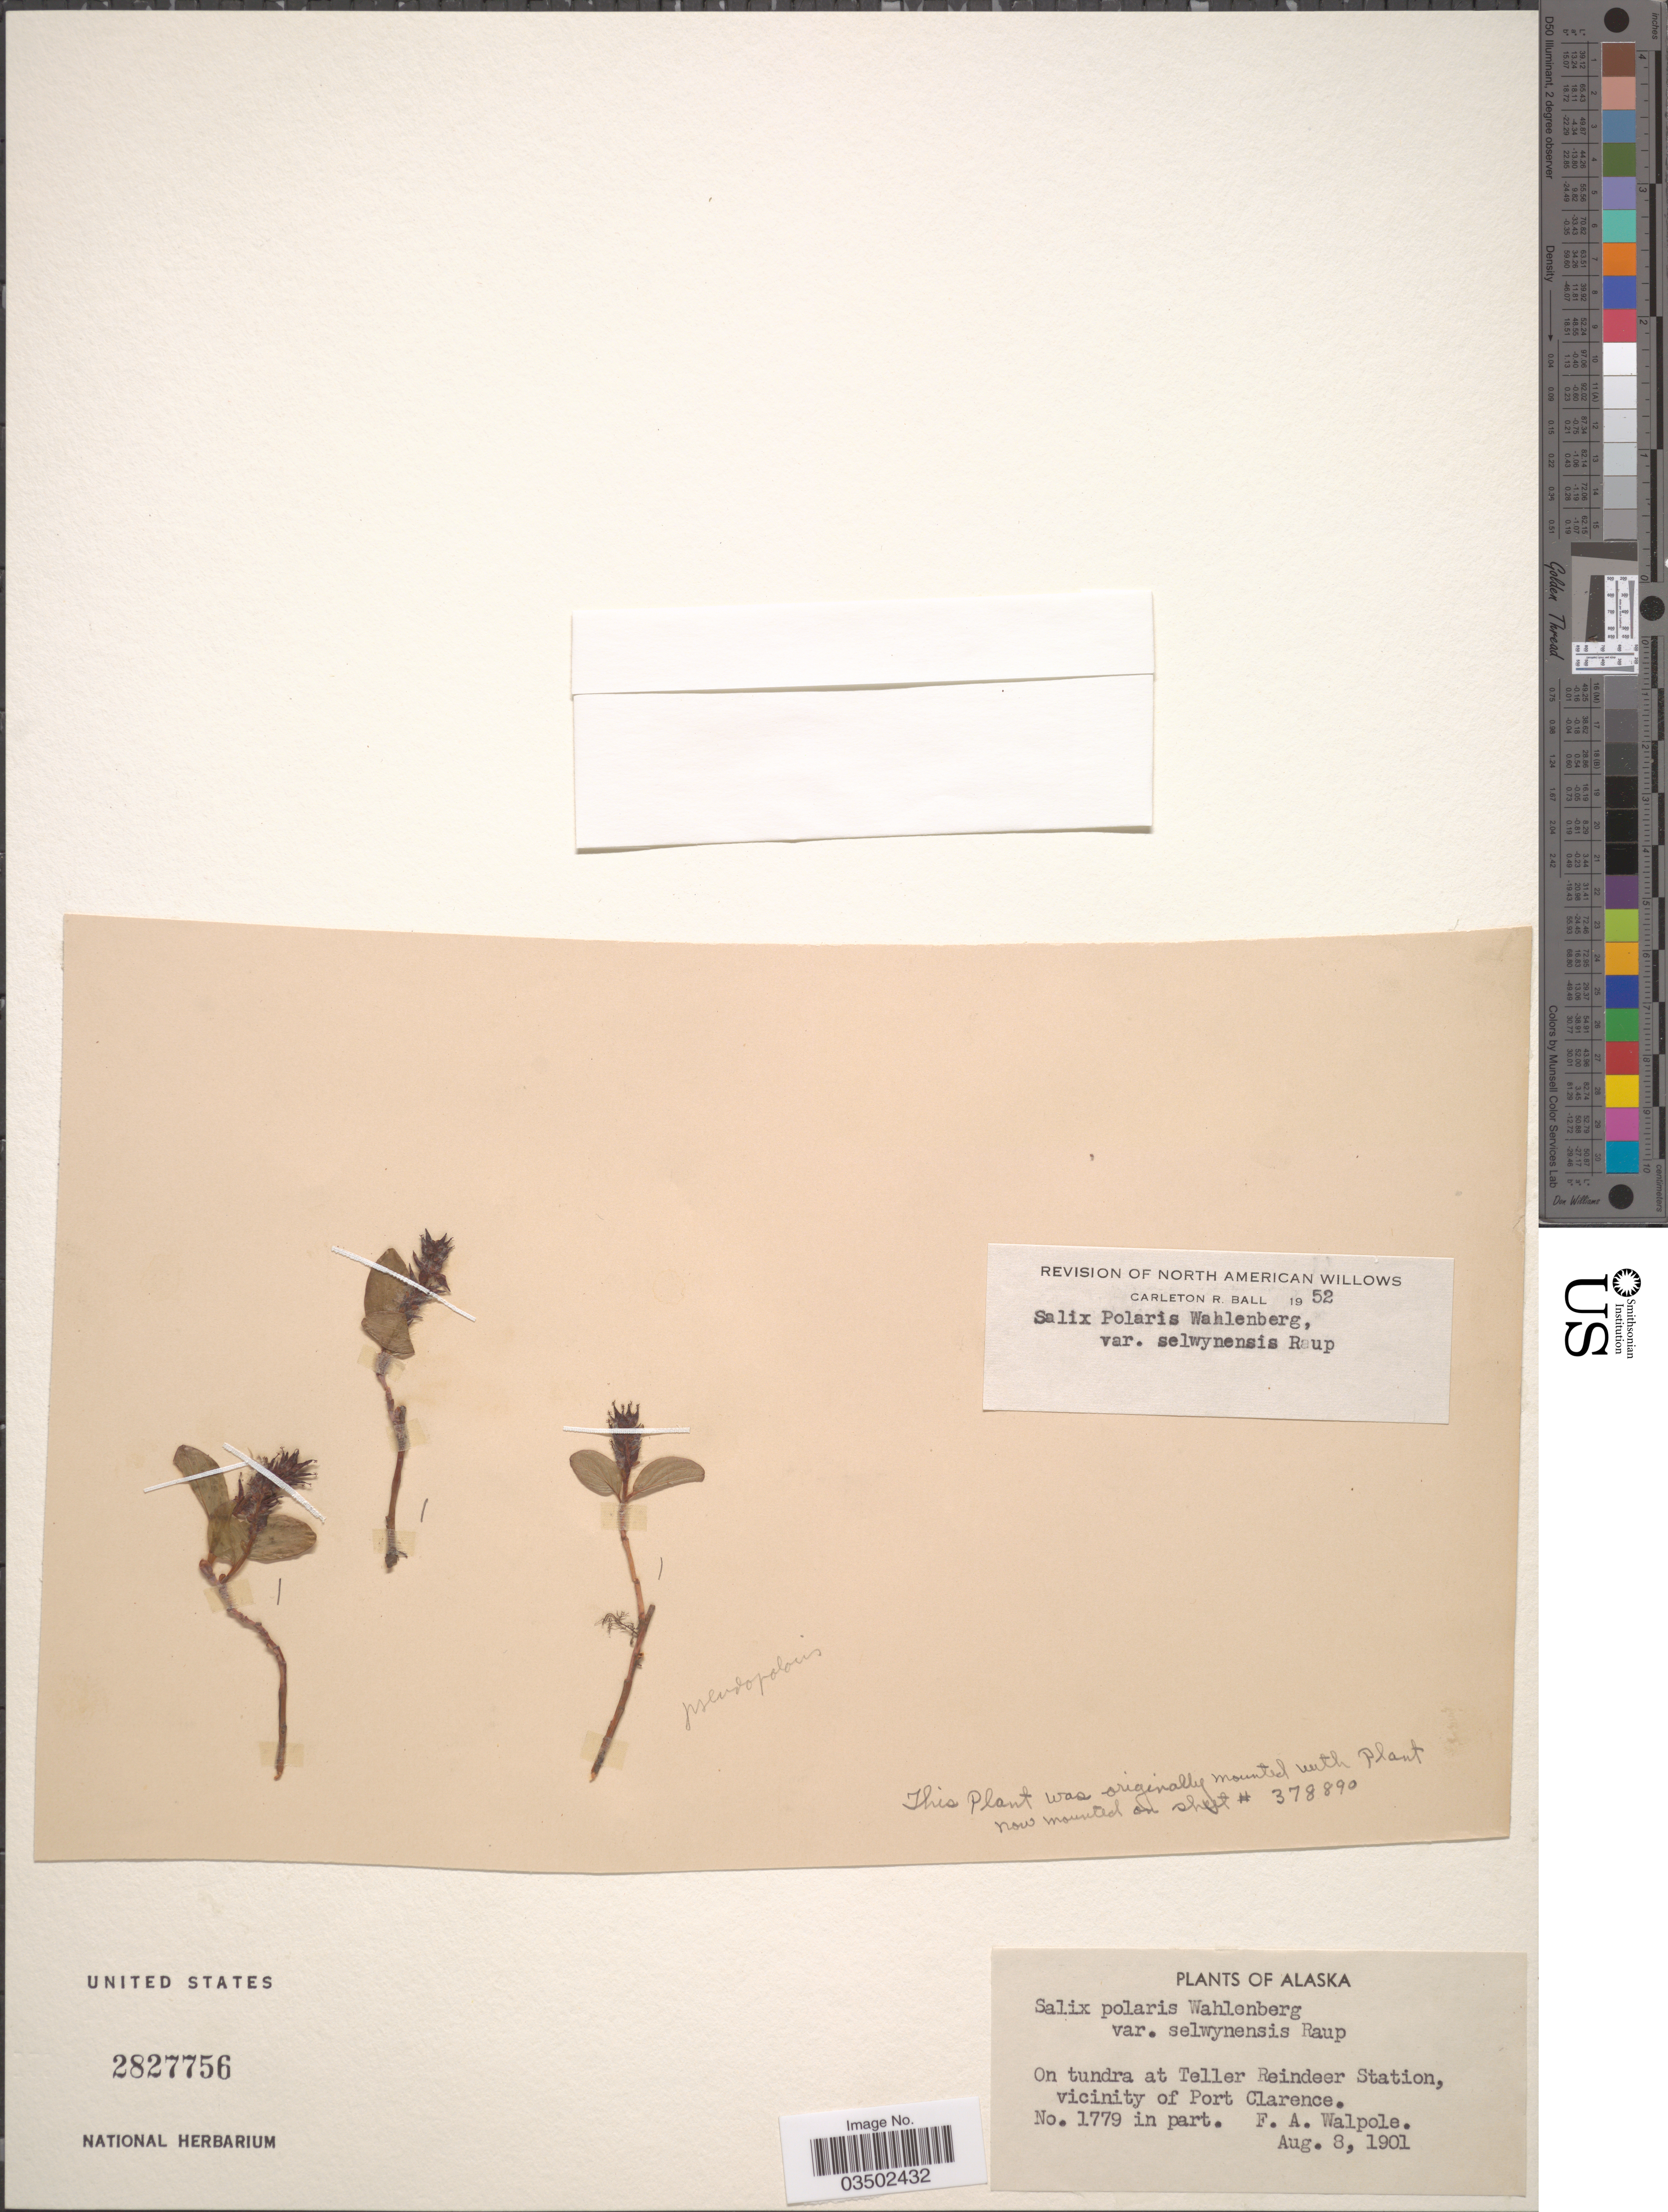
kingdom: Plantae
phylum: Tracheophyta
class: Magnoliopsida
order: Malpighiales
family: Salicaceae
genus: Salix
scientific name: Salix polaris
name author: Wahlenb.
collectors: F. Walpole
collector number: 1779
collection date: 1901-08-08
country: United States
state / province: Alaska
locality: On tundra at Teller Reindeer Station, vicinity of Port Clarence.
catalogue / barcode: US 2827756